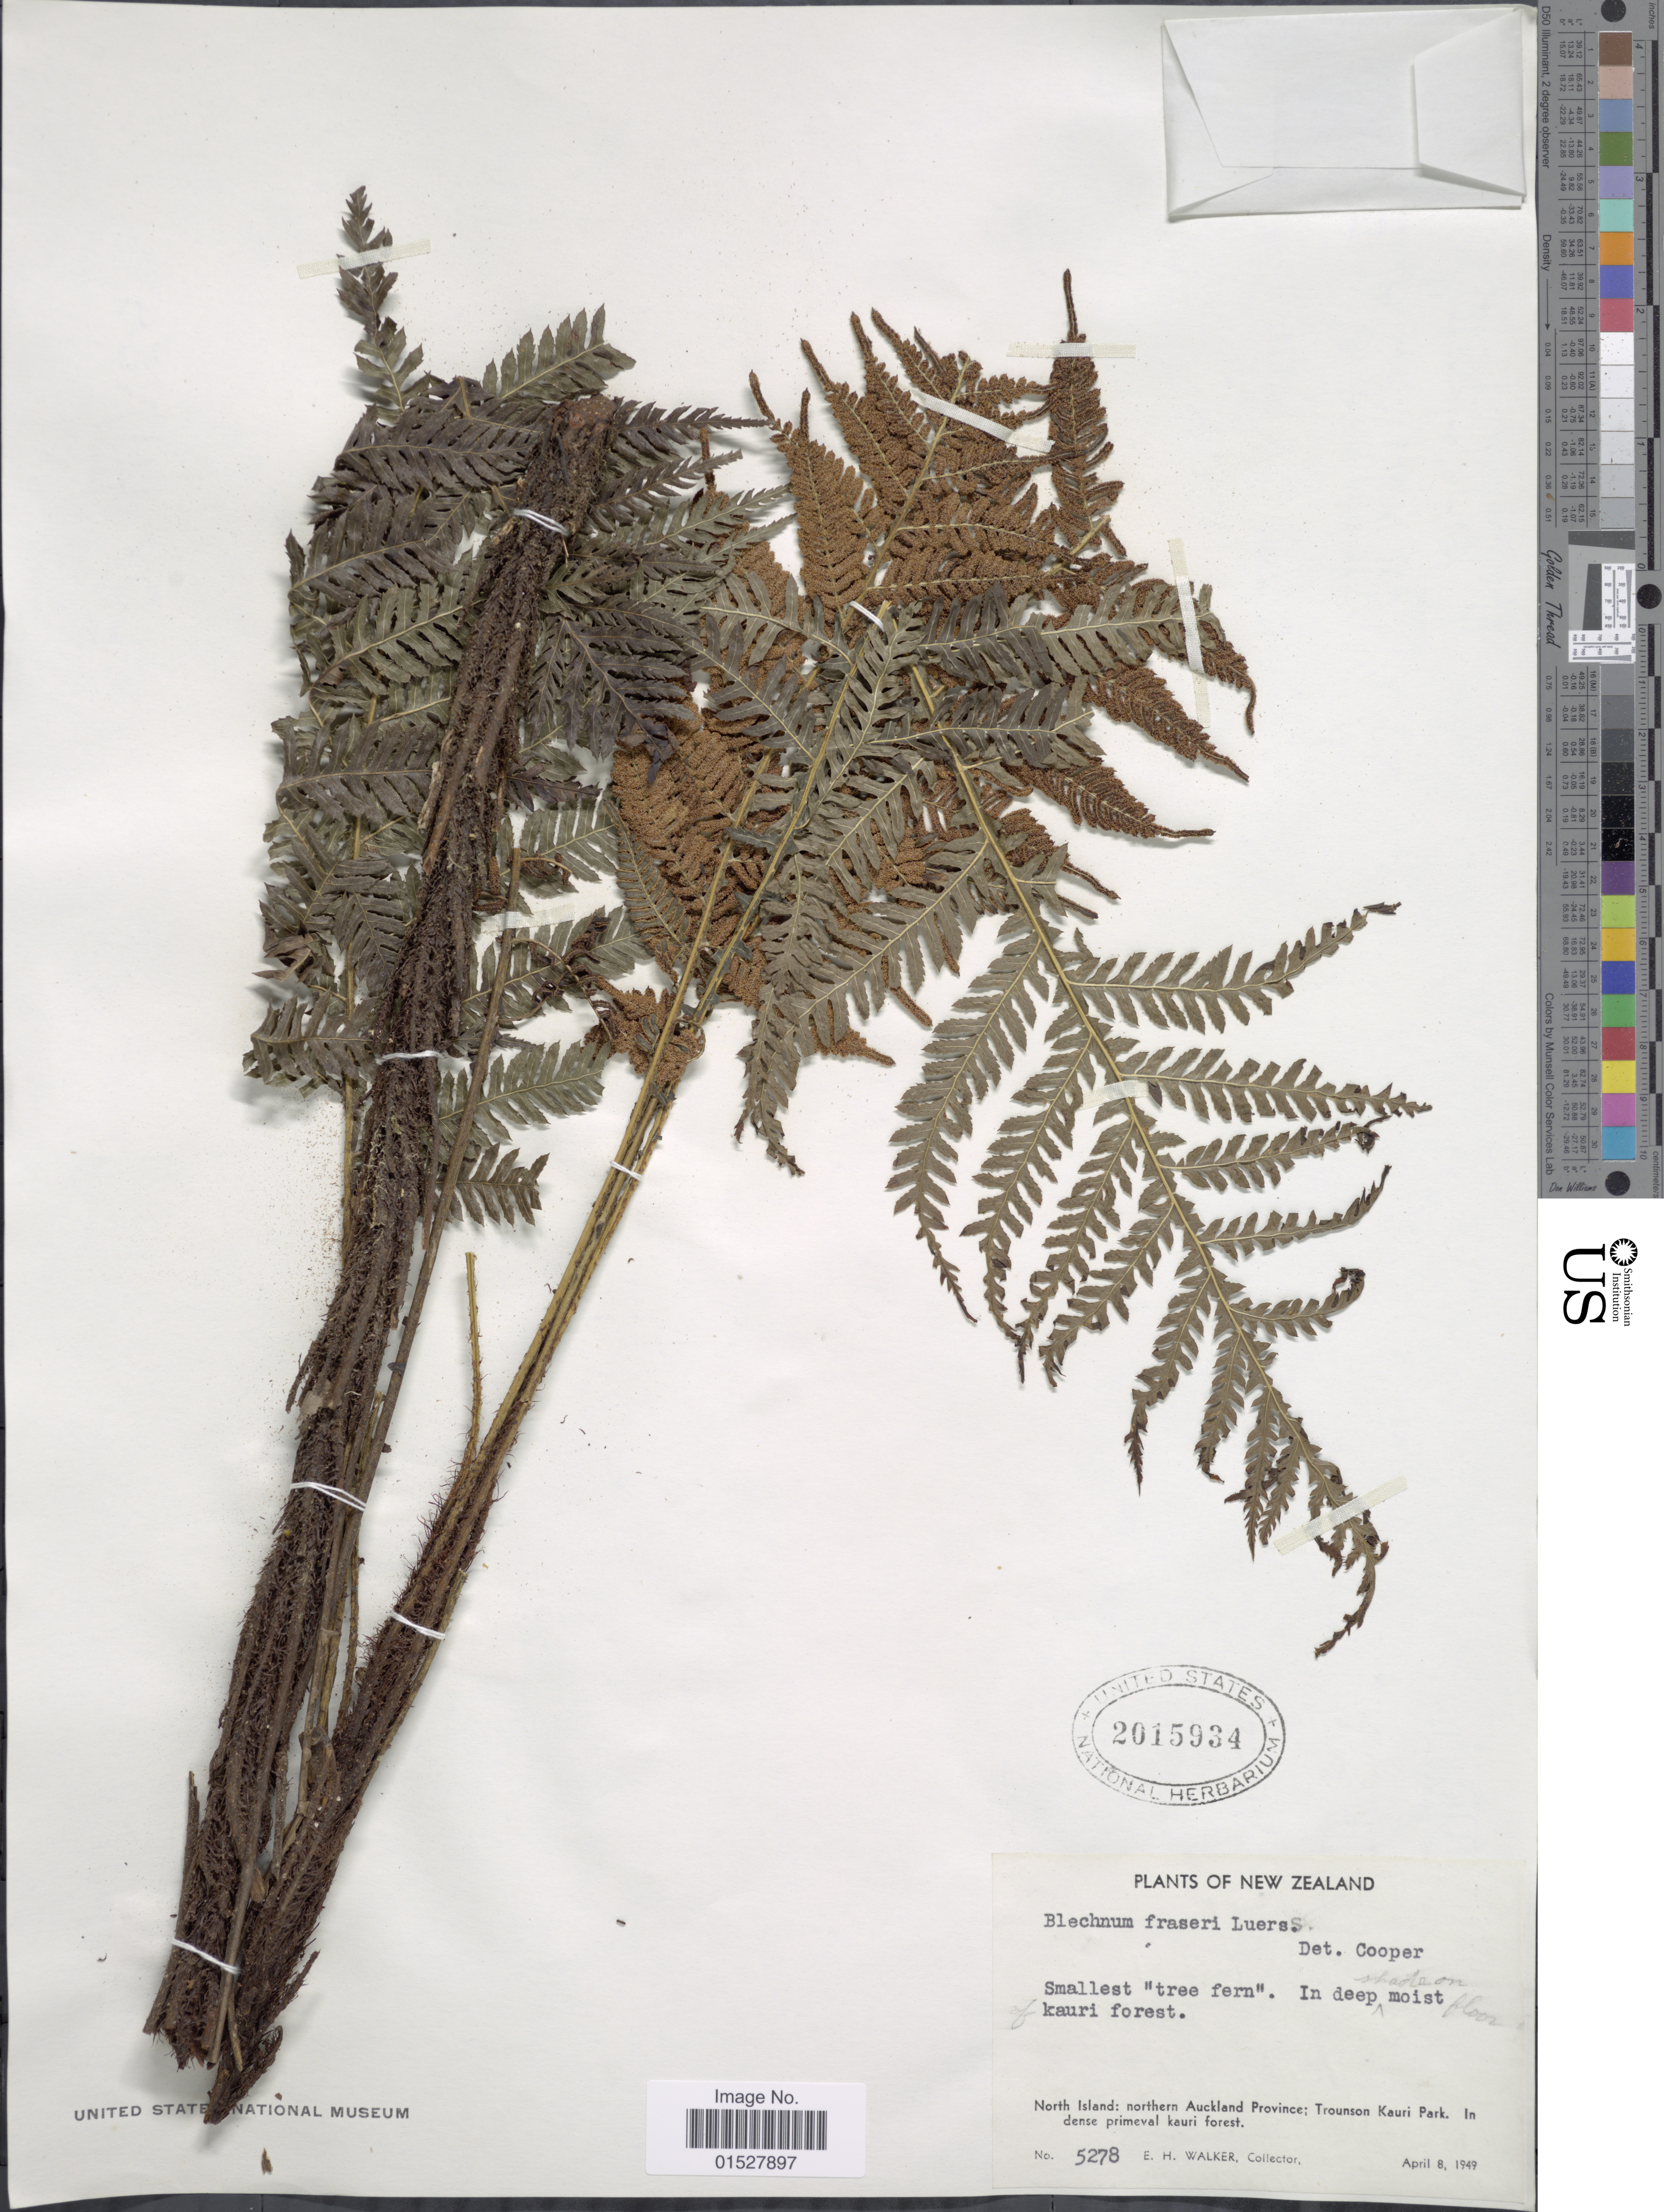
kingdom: Plantae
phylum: Tracheophyta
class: Polypodiopsida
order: Polypodiales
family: Blechnaceae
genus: Blechnum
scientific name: Blechnum fraseri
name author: (A. Cunn.) Luerss.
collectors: E. H. Walker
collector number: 5278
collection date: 1949-04-08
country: New Zealand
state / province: Auckland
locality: North Island: northern Auckland Province: Trounson Kauri Park.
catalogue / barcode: US 2015934